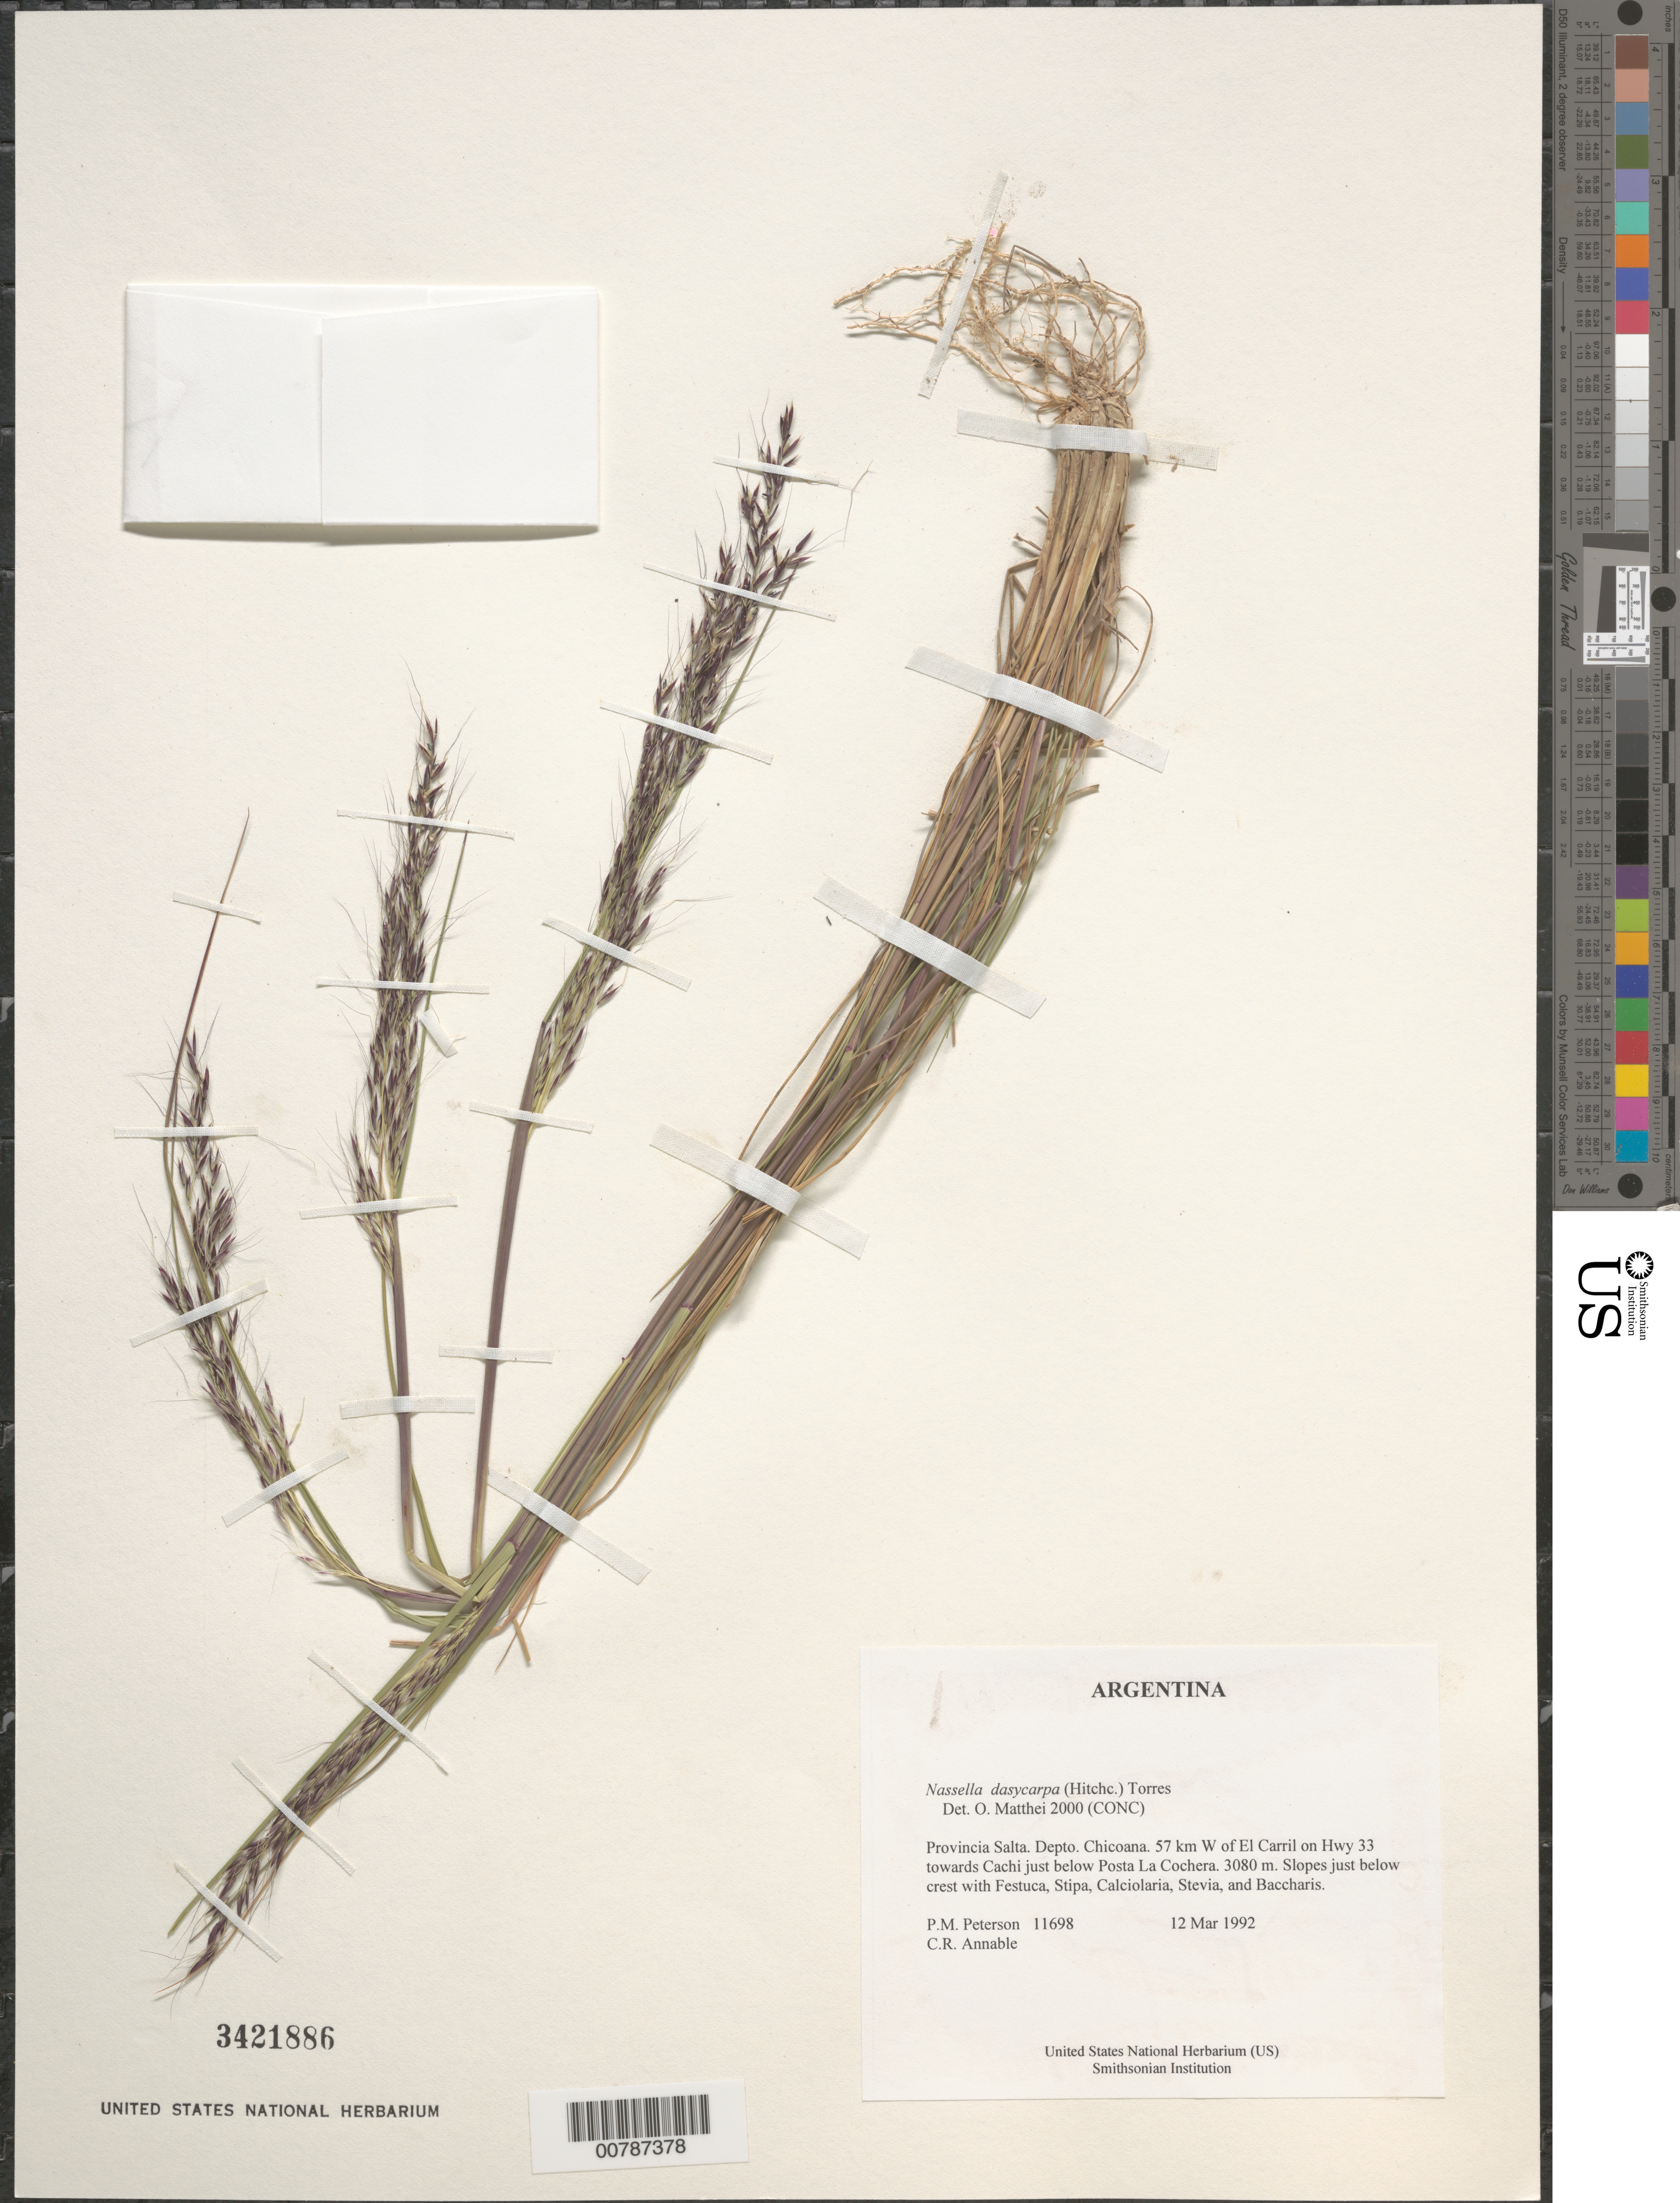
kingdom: Plantae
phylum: Tracheophyta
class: Liliopsida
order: Poales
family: Poaceae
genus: Nassella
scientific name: Nassella dasycarpa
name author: (Hitchc.) A.M. Torres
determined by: Matthei, O. R.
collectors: P. M. Peterson & C. R. Annable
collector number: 11698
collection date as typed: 12 Mar 1992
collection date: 1992-03-12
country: Argentina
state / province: Salta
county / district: Chicoana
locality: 57 km W of El Carril on Hwy 33 towards Cachi just below Posta La Cochera.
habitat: Slopes just below crest with Festuca, Stipa, Calciolaria, Stevia, and Baccharis.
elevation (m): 3080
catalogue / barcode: US 3421886